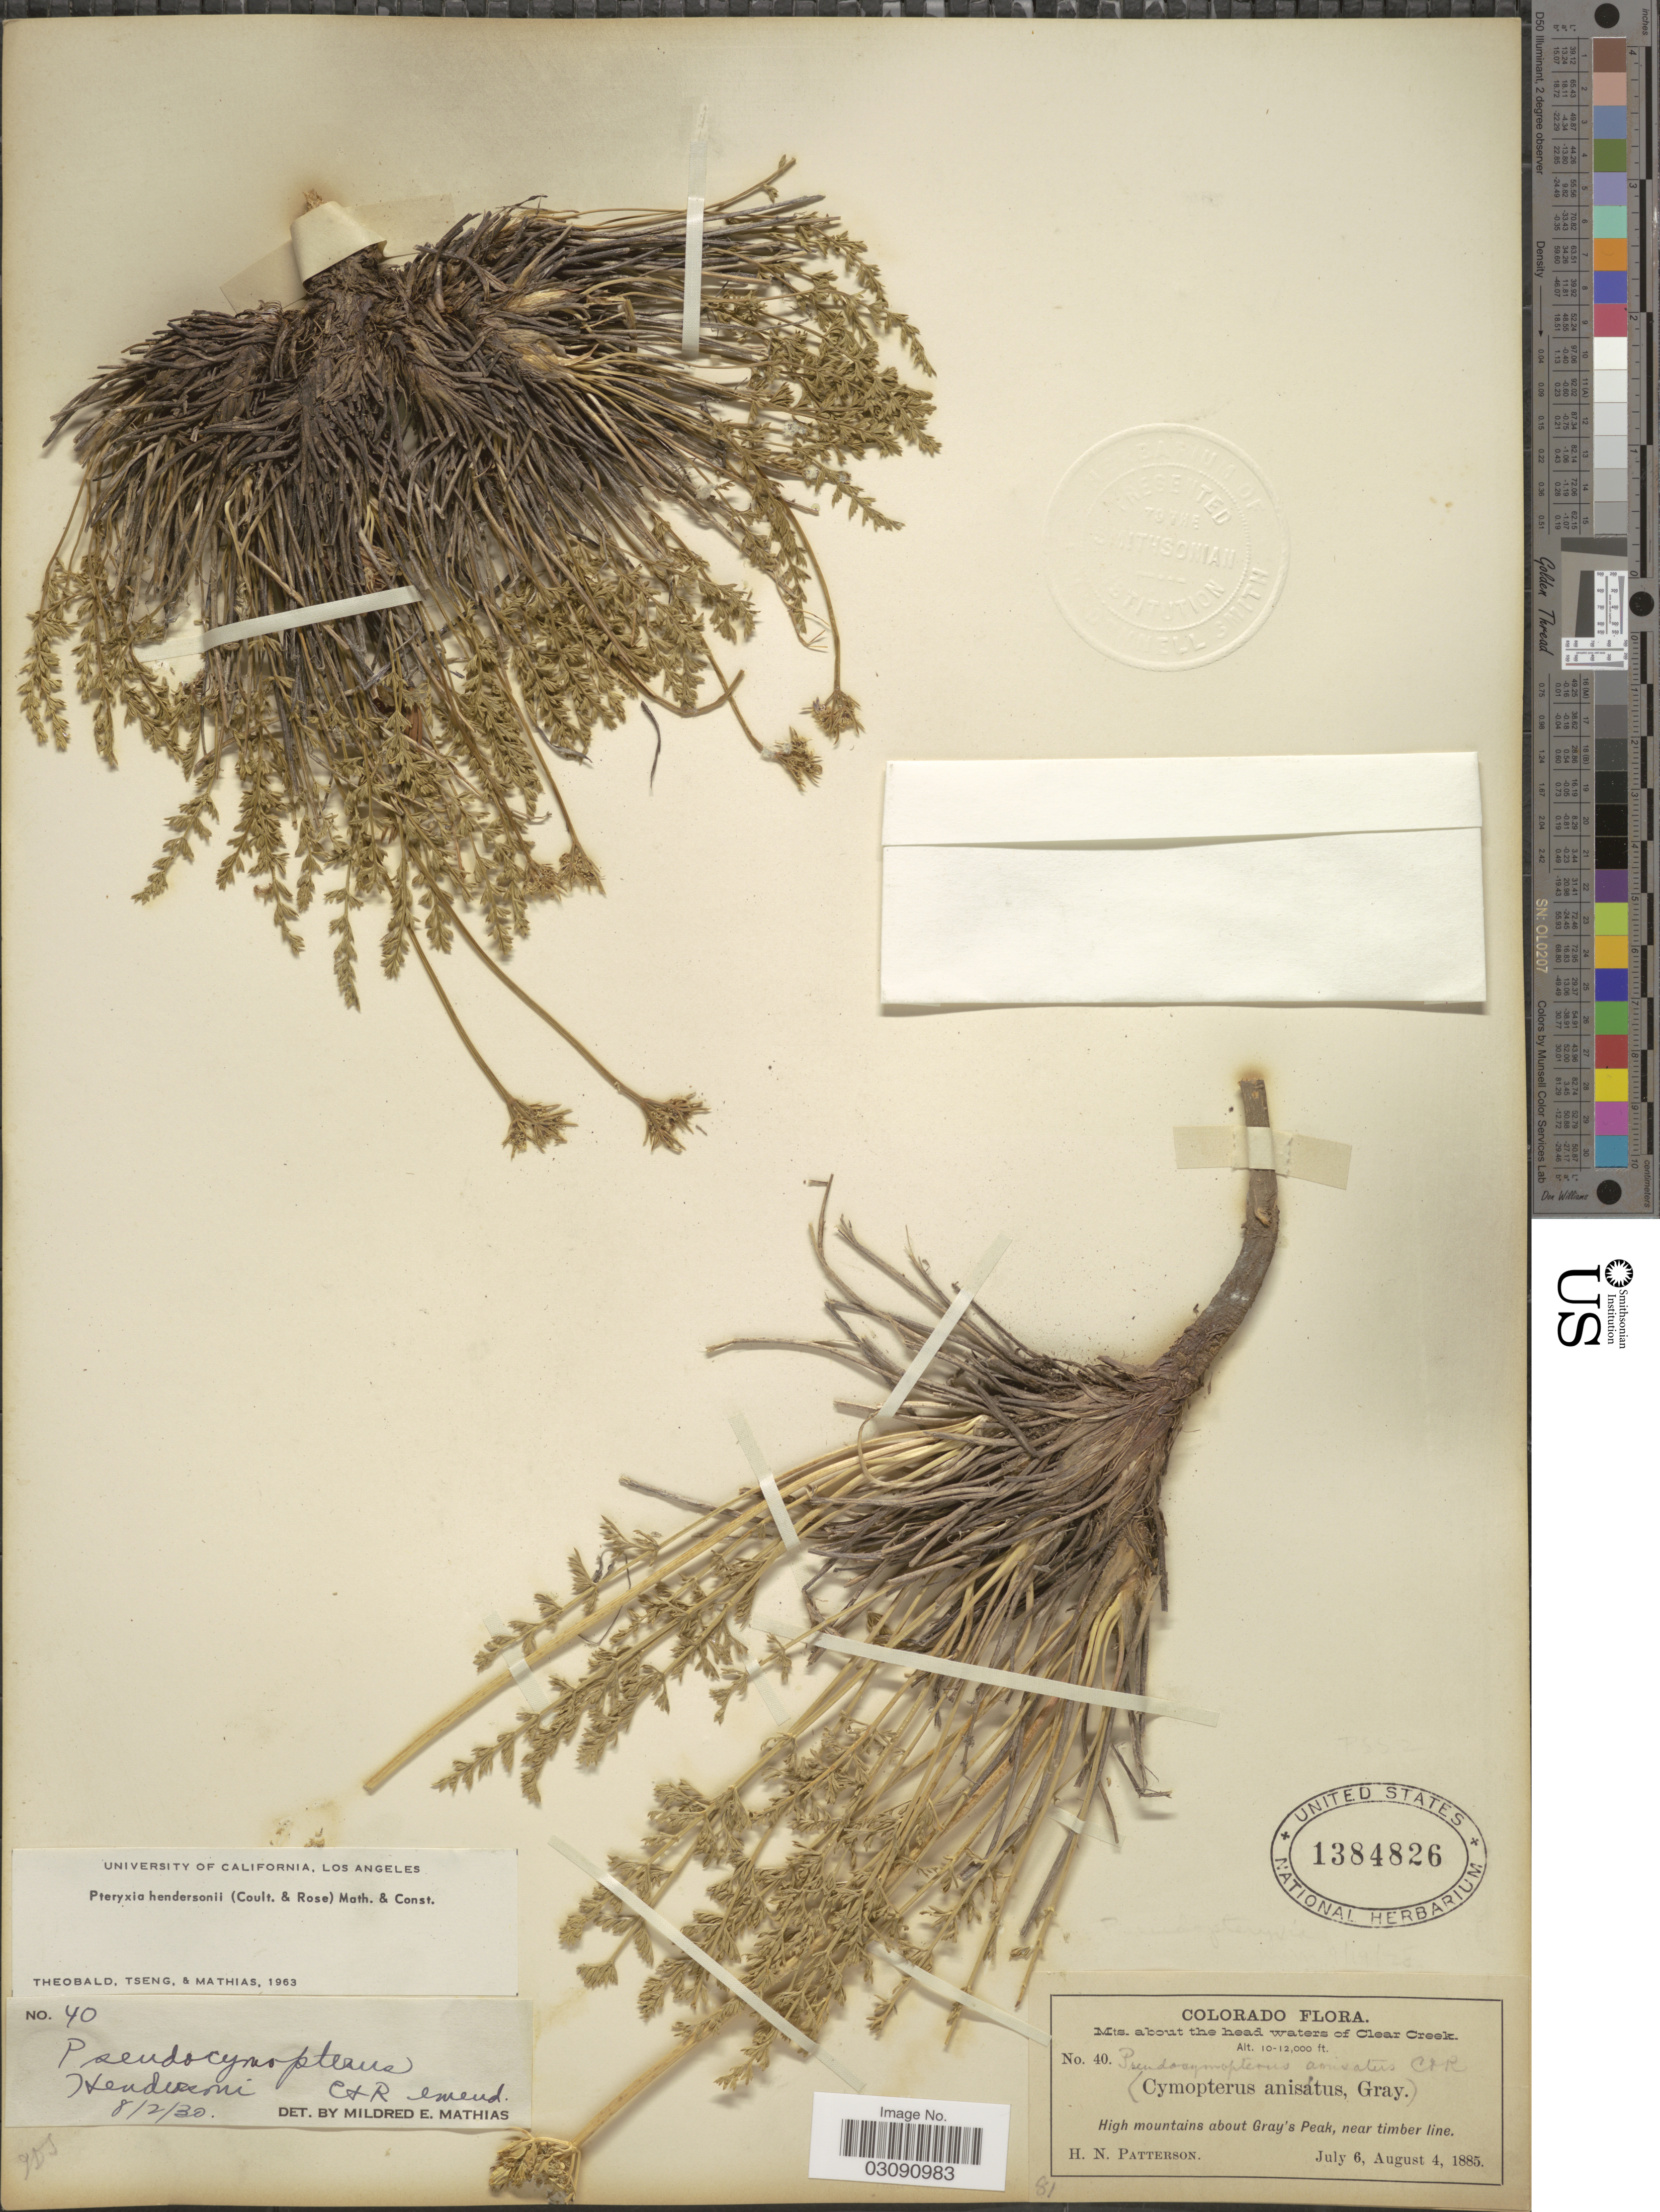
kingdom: Plantae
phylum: Tracheophyta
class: Magnoliopsida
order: Apiales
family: Apiaceae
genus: Pteryxia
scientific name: Pteryxia hendersonii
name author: (J.M. Coult. & Rose) Mathias & Constance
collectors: H. N. Patterson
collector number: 40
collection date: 1885-07-06/1885-08-04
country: United States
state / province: Colorado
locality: Mts. about the head waters of Clear Creek, High mountains about Gray's Peak, near timber line.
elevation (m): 3048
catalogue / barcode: US 1384826